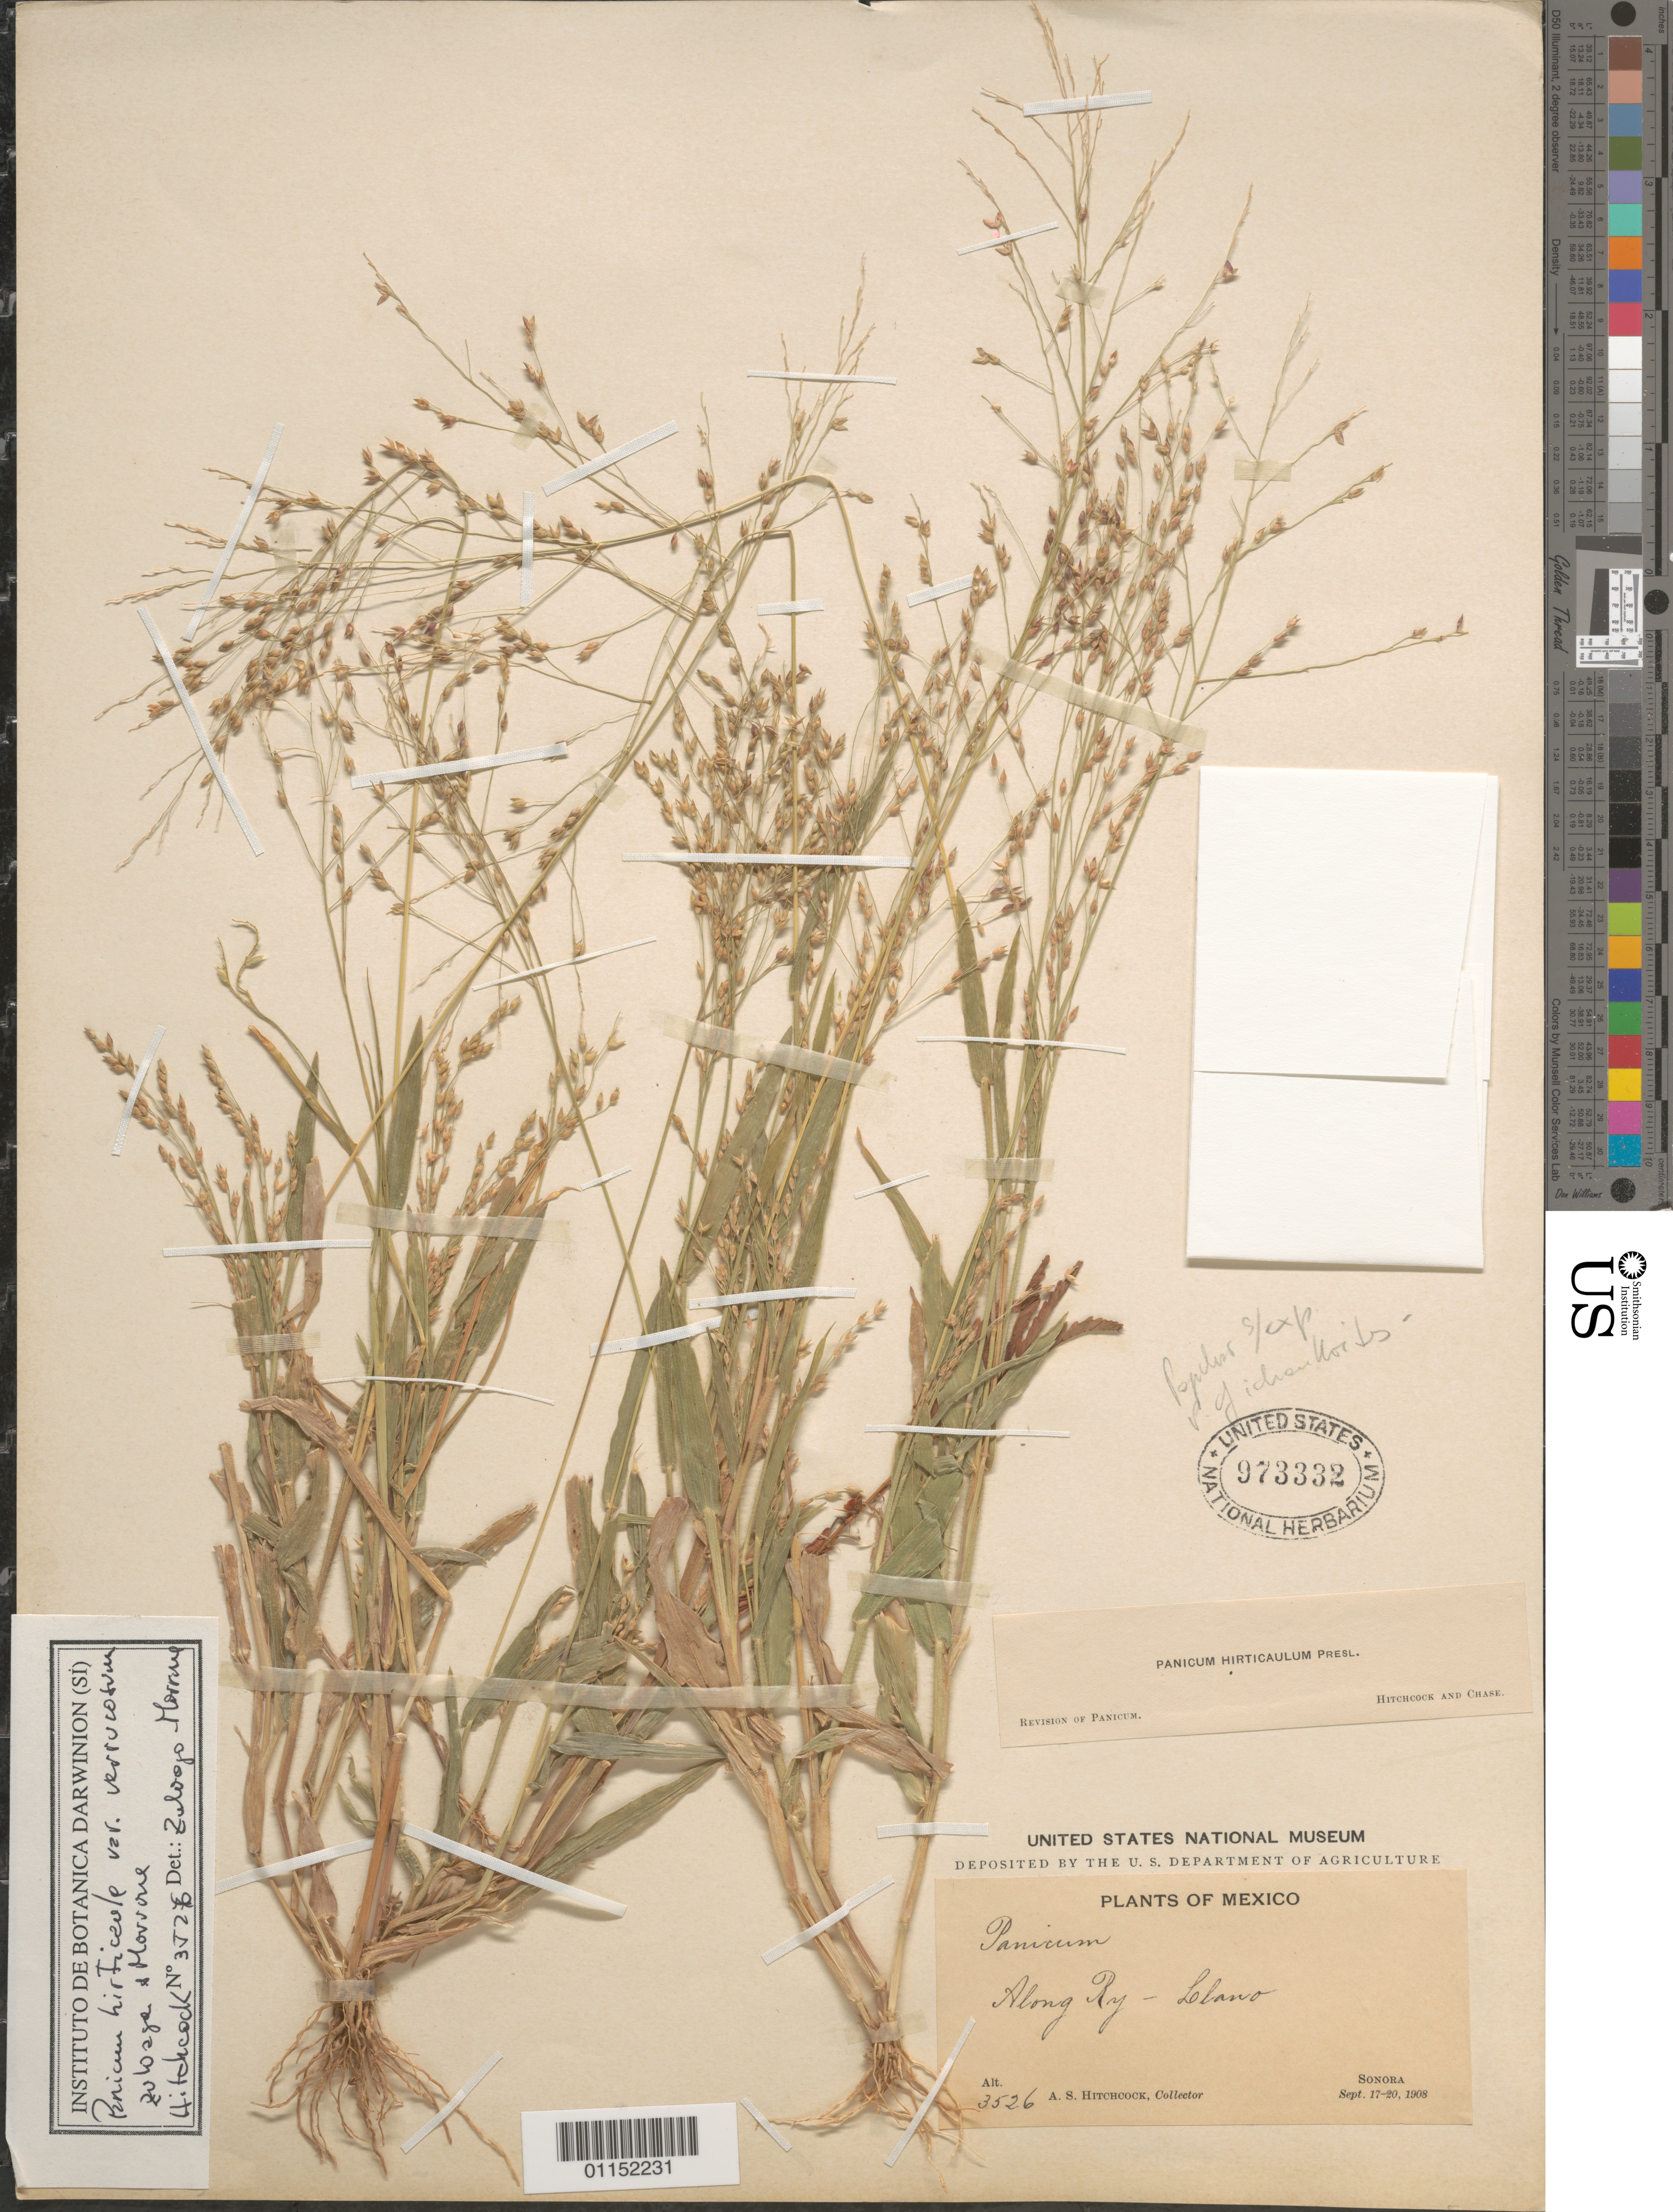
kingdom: Plantae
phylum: Tracheophyta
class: Liliopsida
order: Poales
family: Poaceae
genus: Panicum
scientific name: Panicum hirticaule var. verrucosum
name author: Zuloaga & Morrone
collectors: A. S. Hitchcock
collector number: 3526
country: Mexico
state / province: Sonora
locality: Along Ry - Llano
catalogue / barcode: US 973332